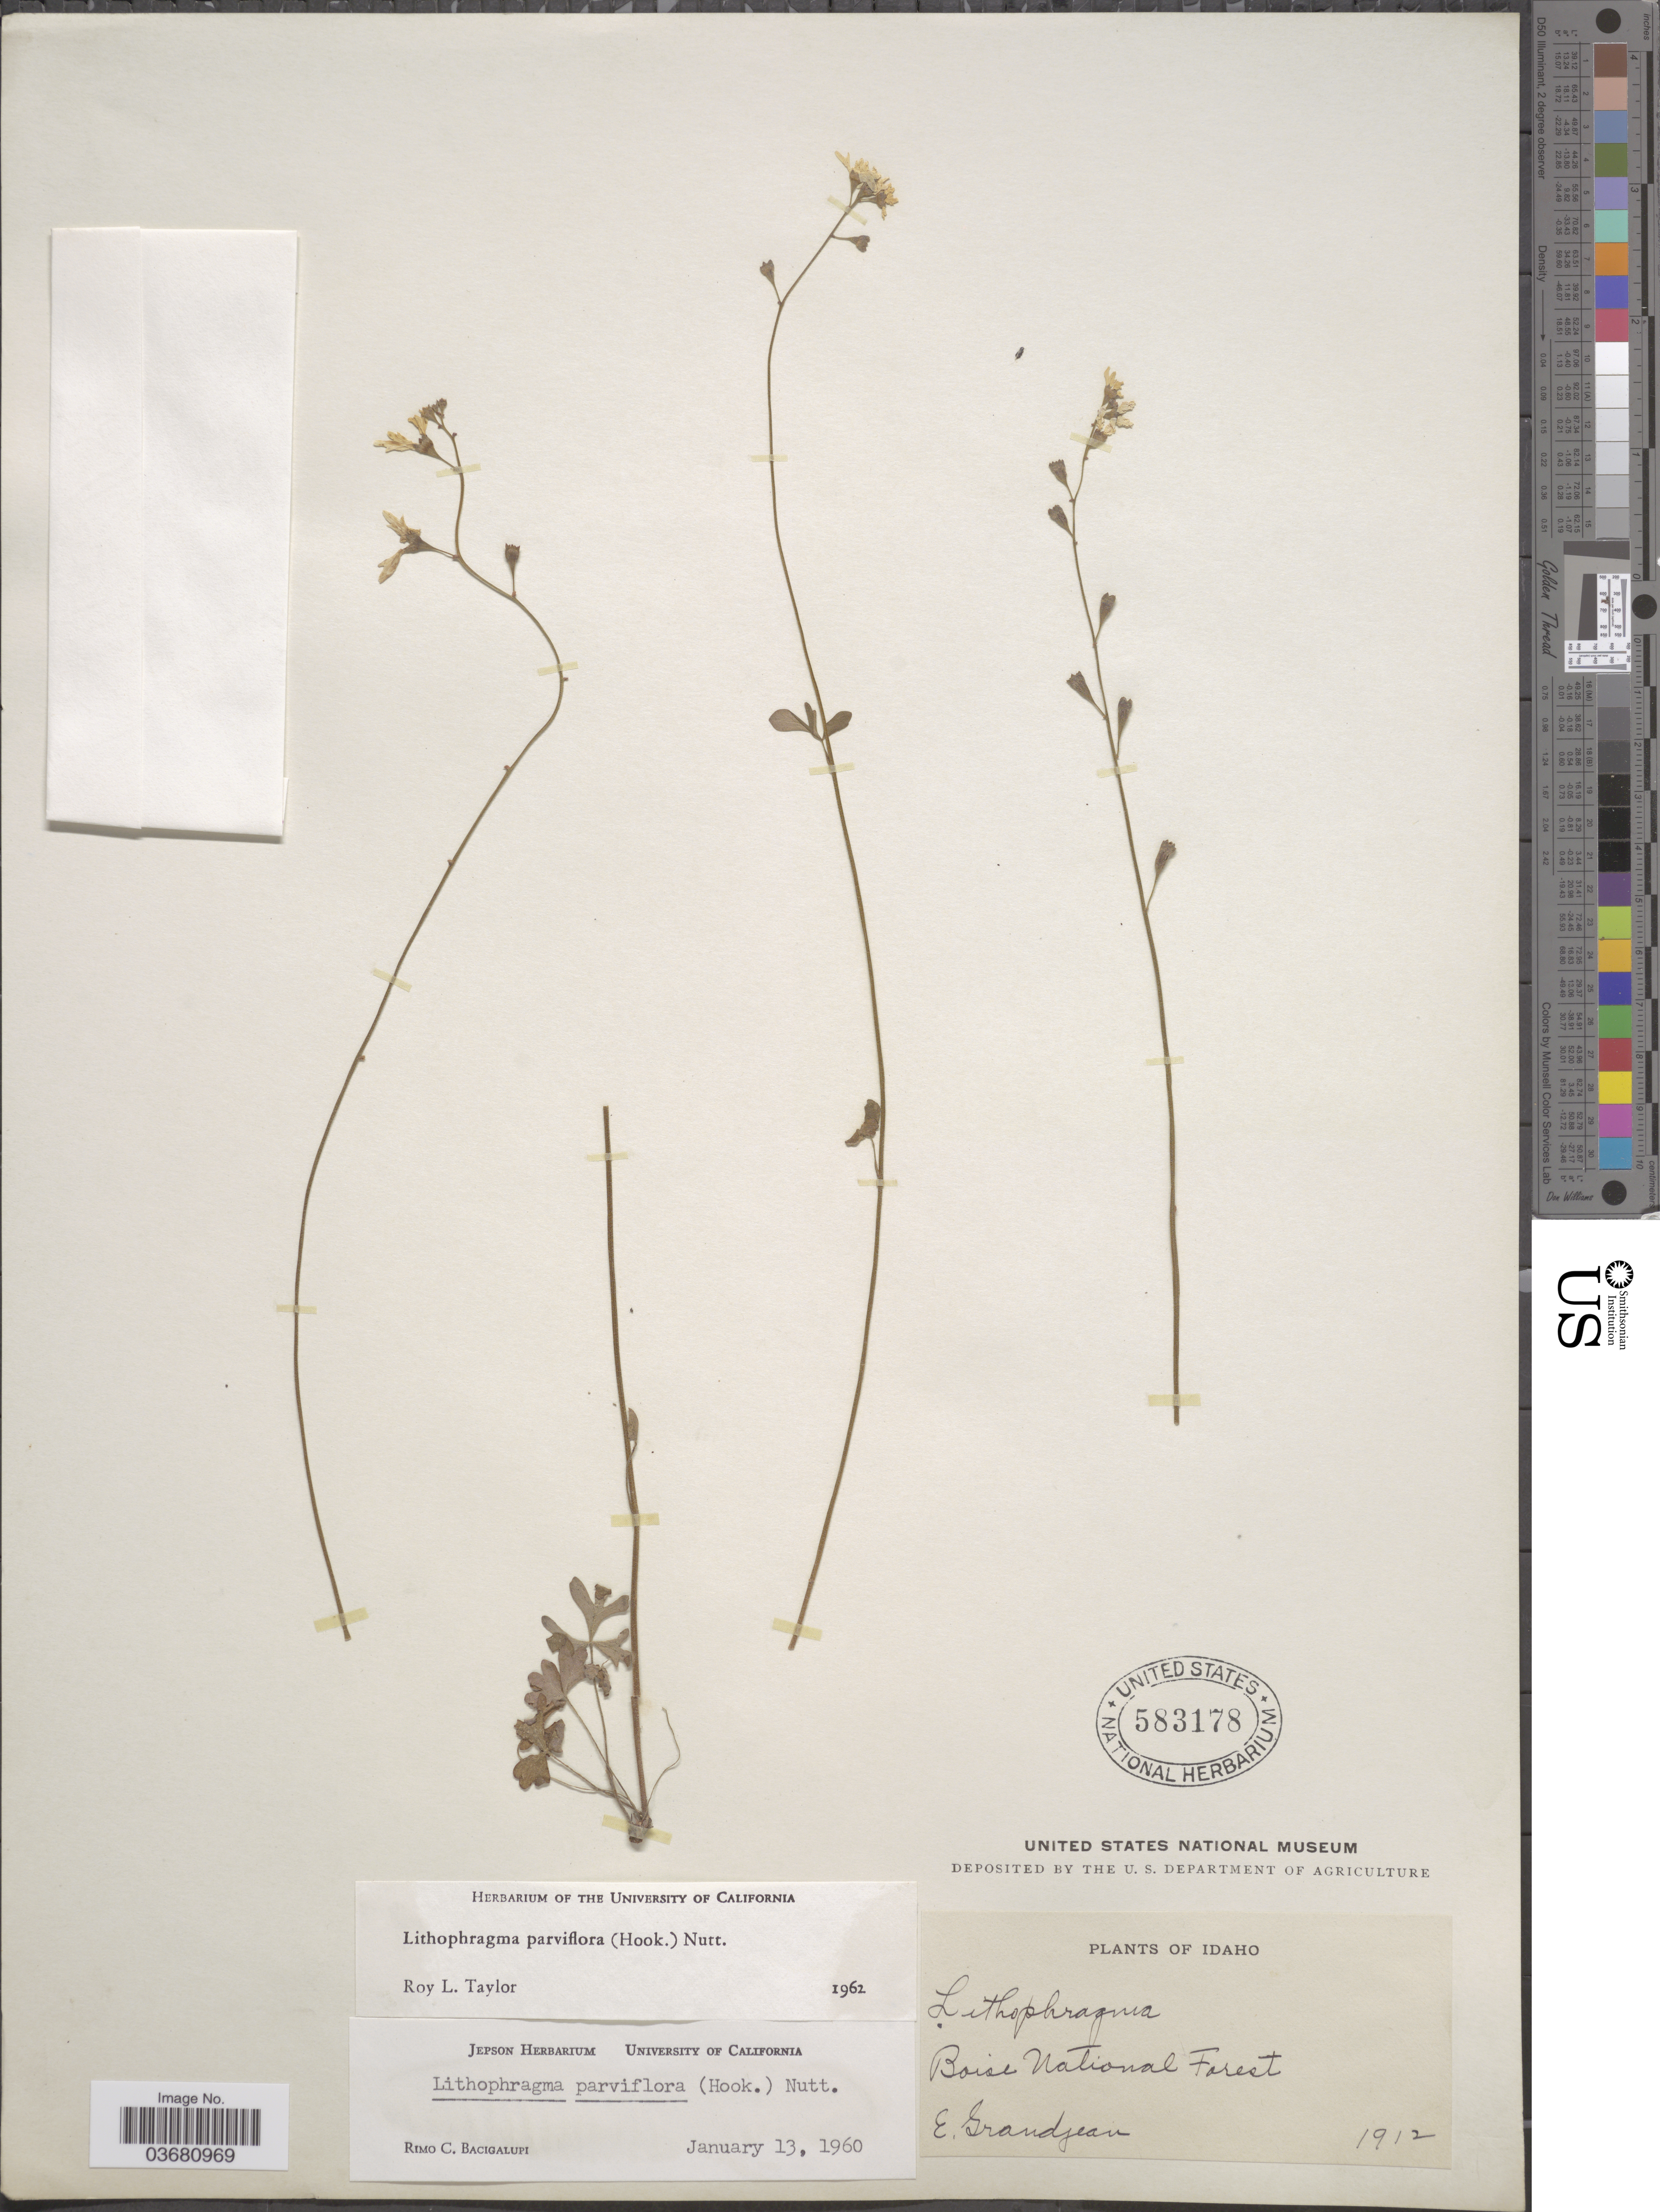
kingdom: Plantae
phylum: Tracheophyta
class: Magnoliopsida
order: Saxifragales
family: Saxifragaceae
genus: Lithophragma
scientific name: Lithophragma parviflorum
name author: (Hook.) Nutt.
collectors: E. Grandjean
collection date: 1912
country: United States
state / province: Idaho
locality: Boise National Forest.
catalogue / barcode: US 583178